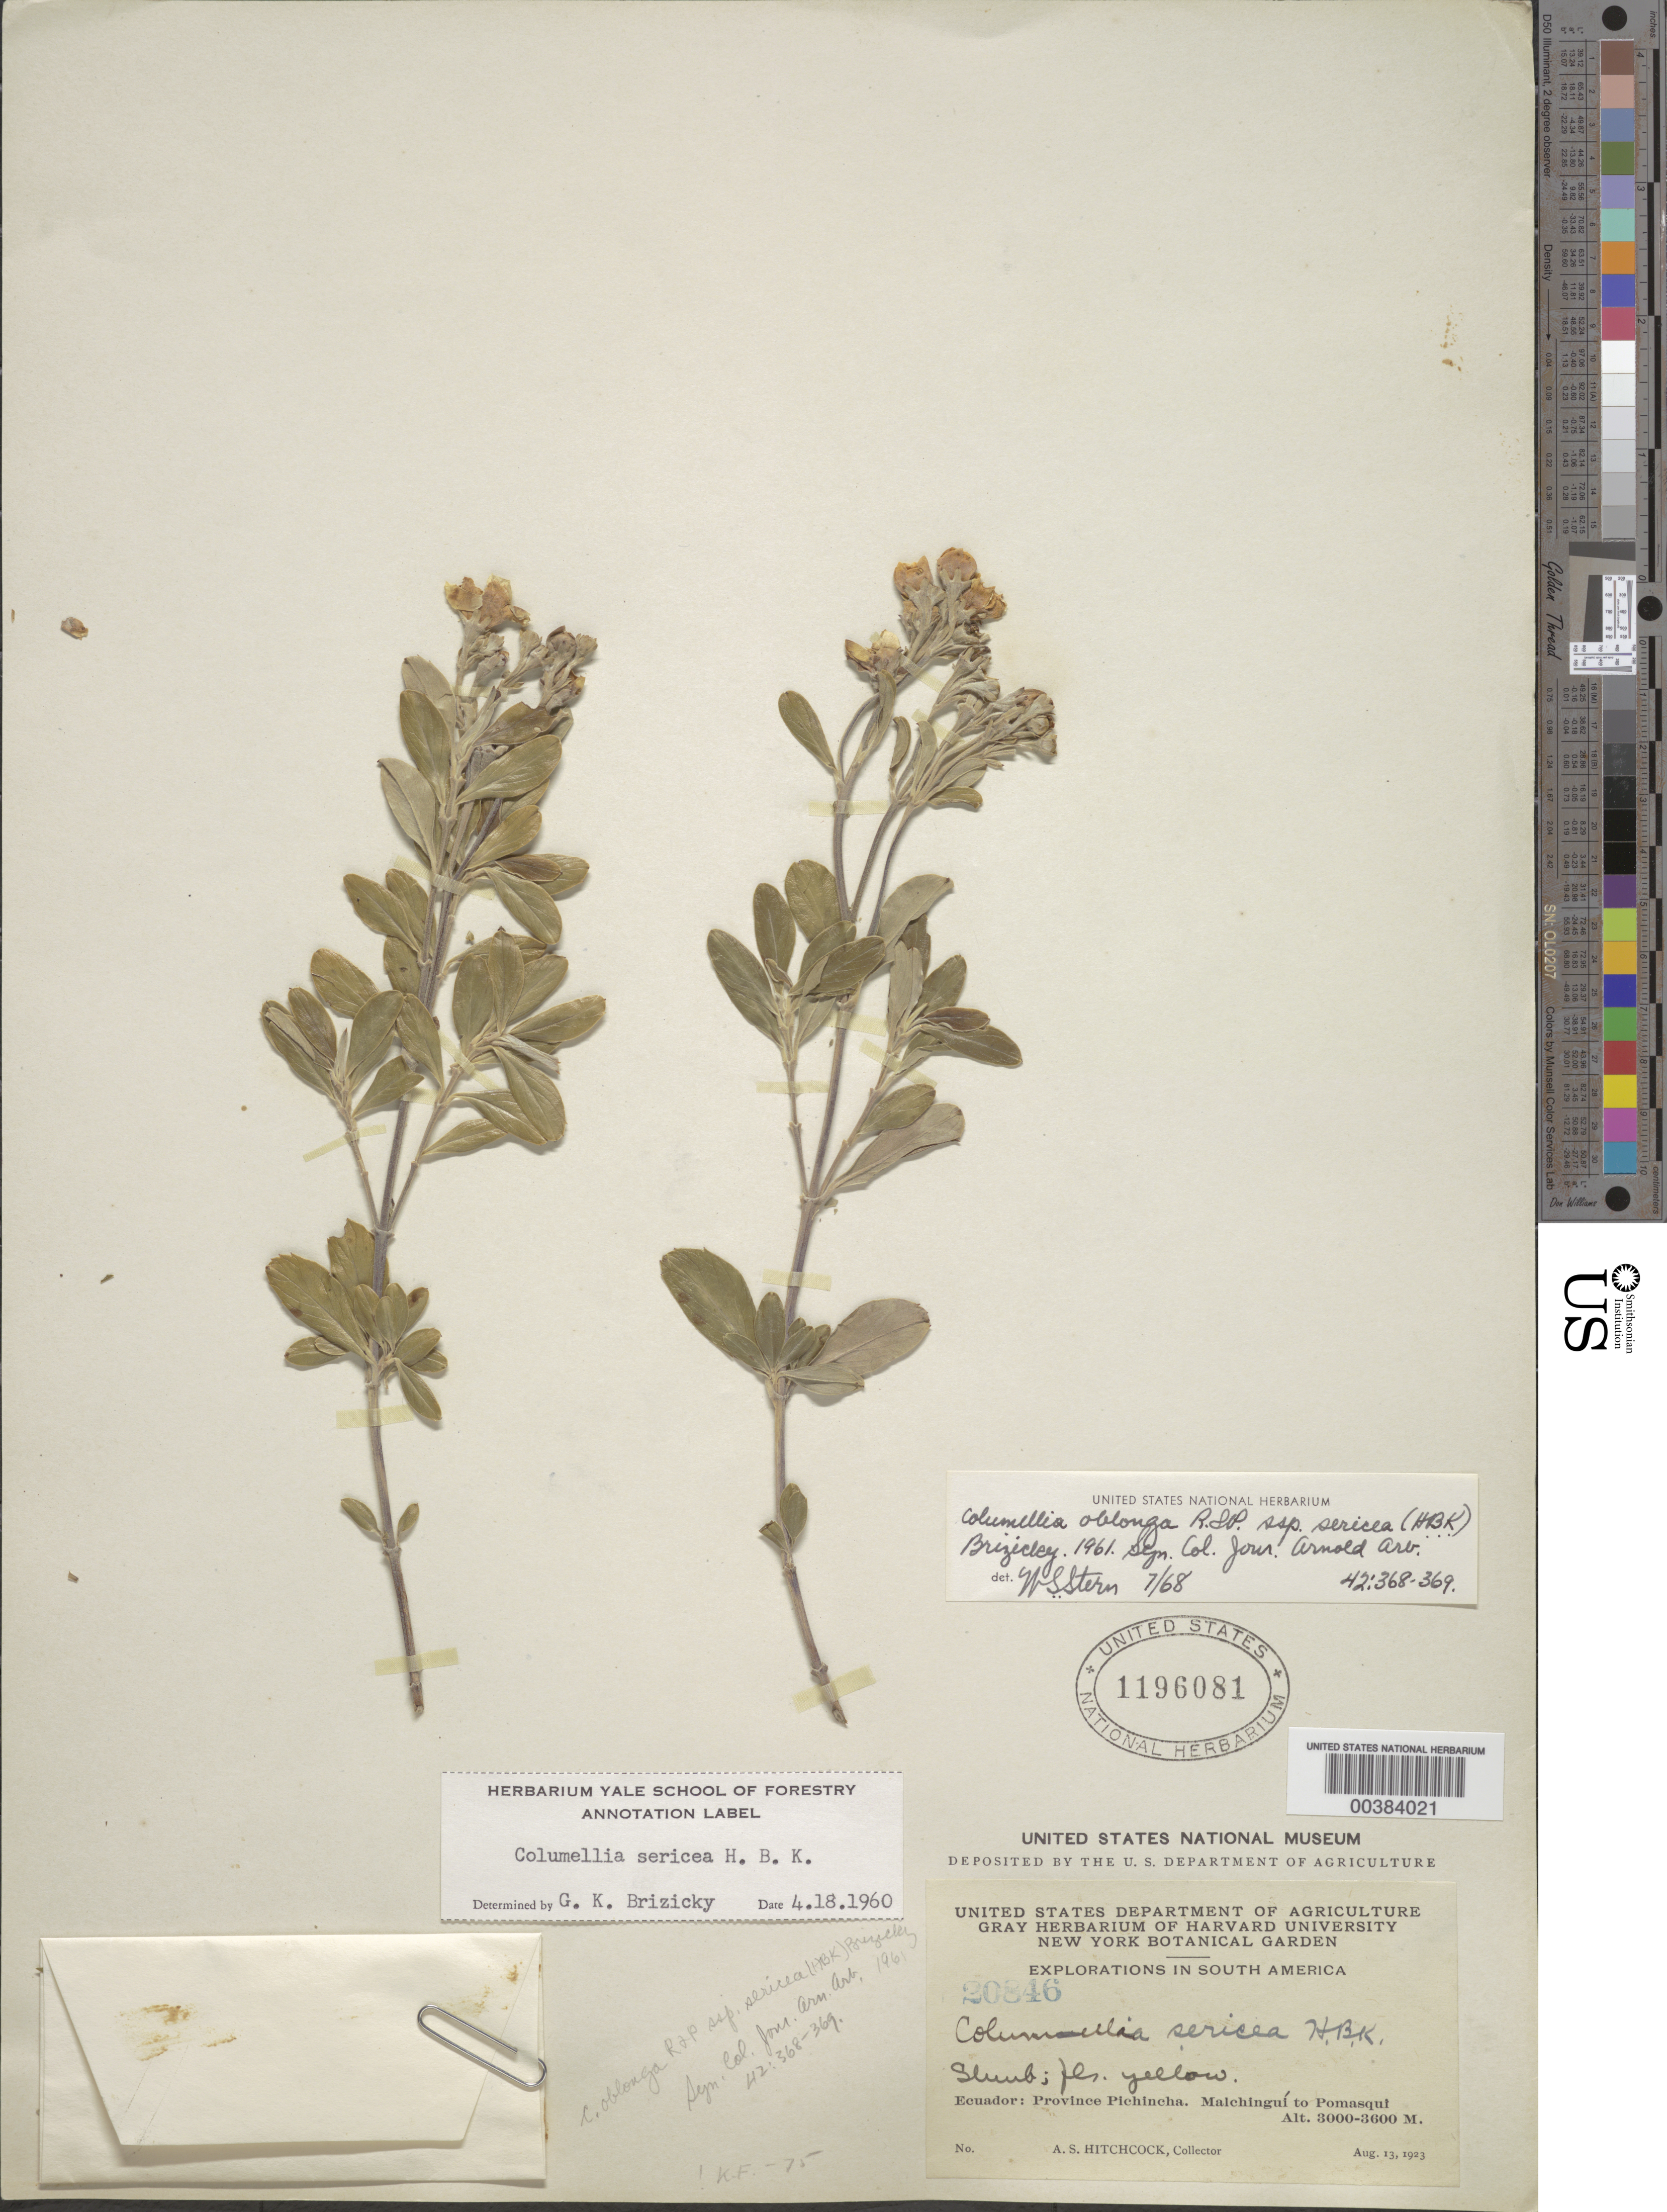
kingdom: Plantae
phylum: Tracheophyta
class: Magnoliopsida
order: Bruniales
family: Columelliaceae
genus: Columellia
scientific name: Columellia oblonga subsp. sericea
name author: (Kunth) Brizicky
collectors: A. S. Hitchcock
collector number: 20846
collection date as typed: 13 Aug 1923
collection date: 1923-08-13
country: Ecuador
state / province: Pichincha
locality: Malchinggui to pomasqui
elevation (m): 3000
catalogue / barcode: US 1196081